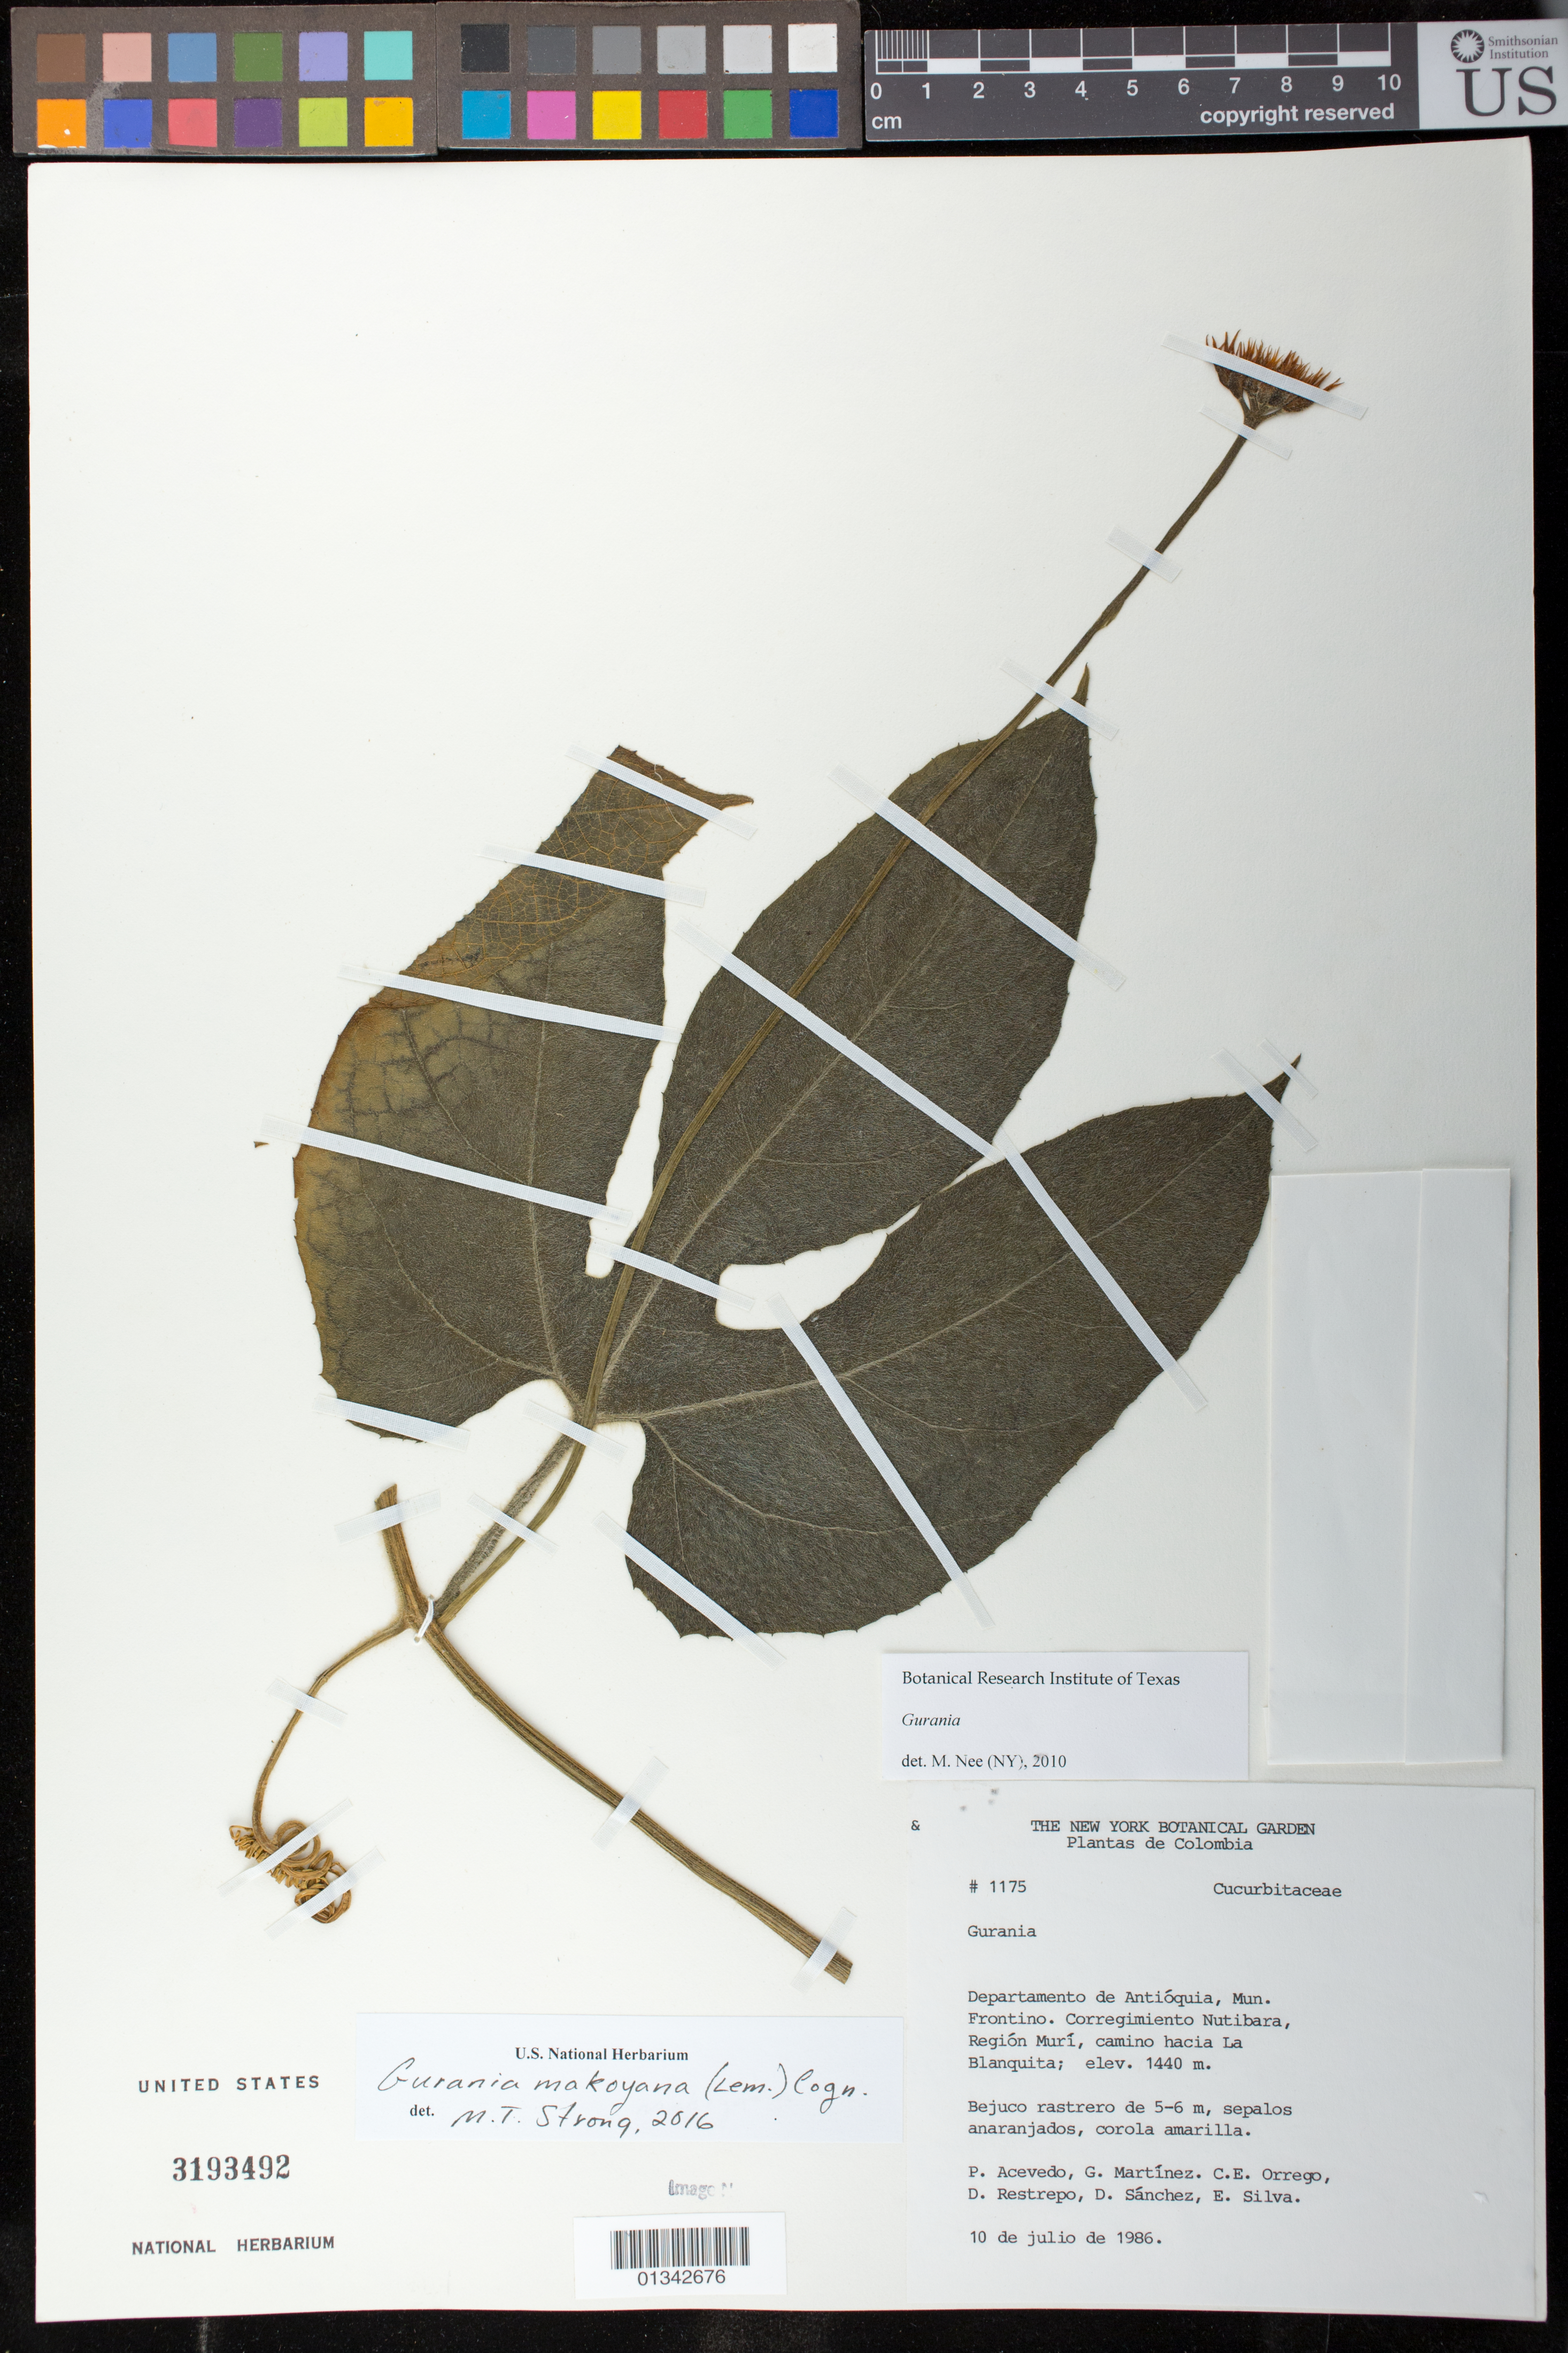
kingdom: Plantae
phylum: Tracheophyta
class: Magnoliopsida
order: Cucurbitales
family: Cucurbitaceae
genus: Gurania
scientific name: Gurania makoyana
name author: (Lem.) Cogn.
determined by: Strong, Mark T., (BOT), Smithsonian Institution - National Museum of Natural History (UNITED STATES)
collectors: P. Acevedo-Rodr., G. Martínez, C. Orrego, D. Restrepo, D. Sanchez & E. Silva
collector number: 1175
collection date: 1986-07-10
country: Colombia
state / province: Antioquiá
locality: Mun. Frontino. Corregimiento Nutibara, Región Murí, camino hacia La Blanquita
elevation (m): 1440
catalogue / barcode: US 3193492